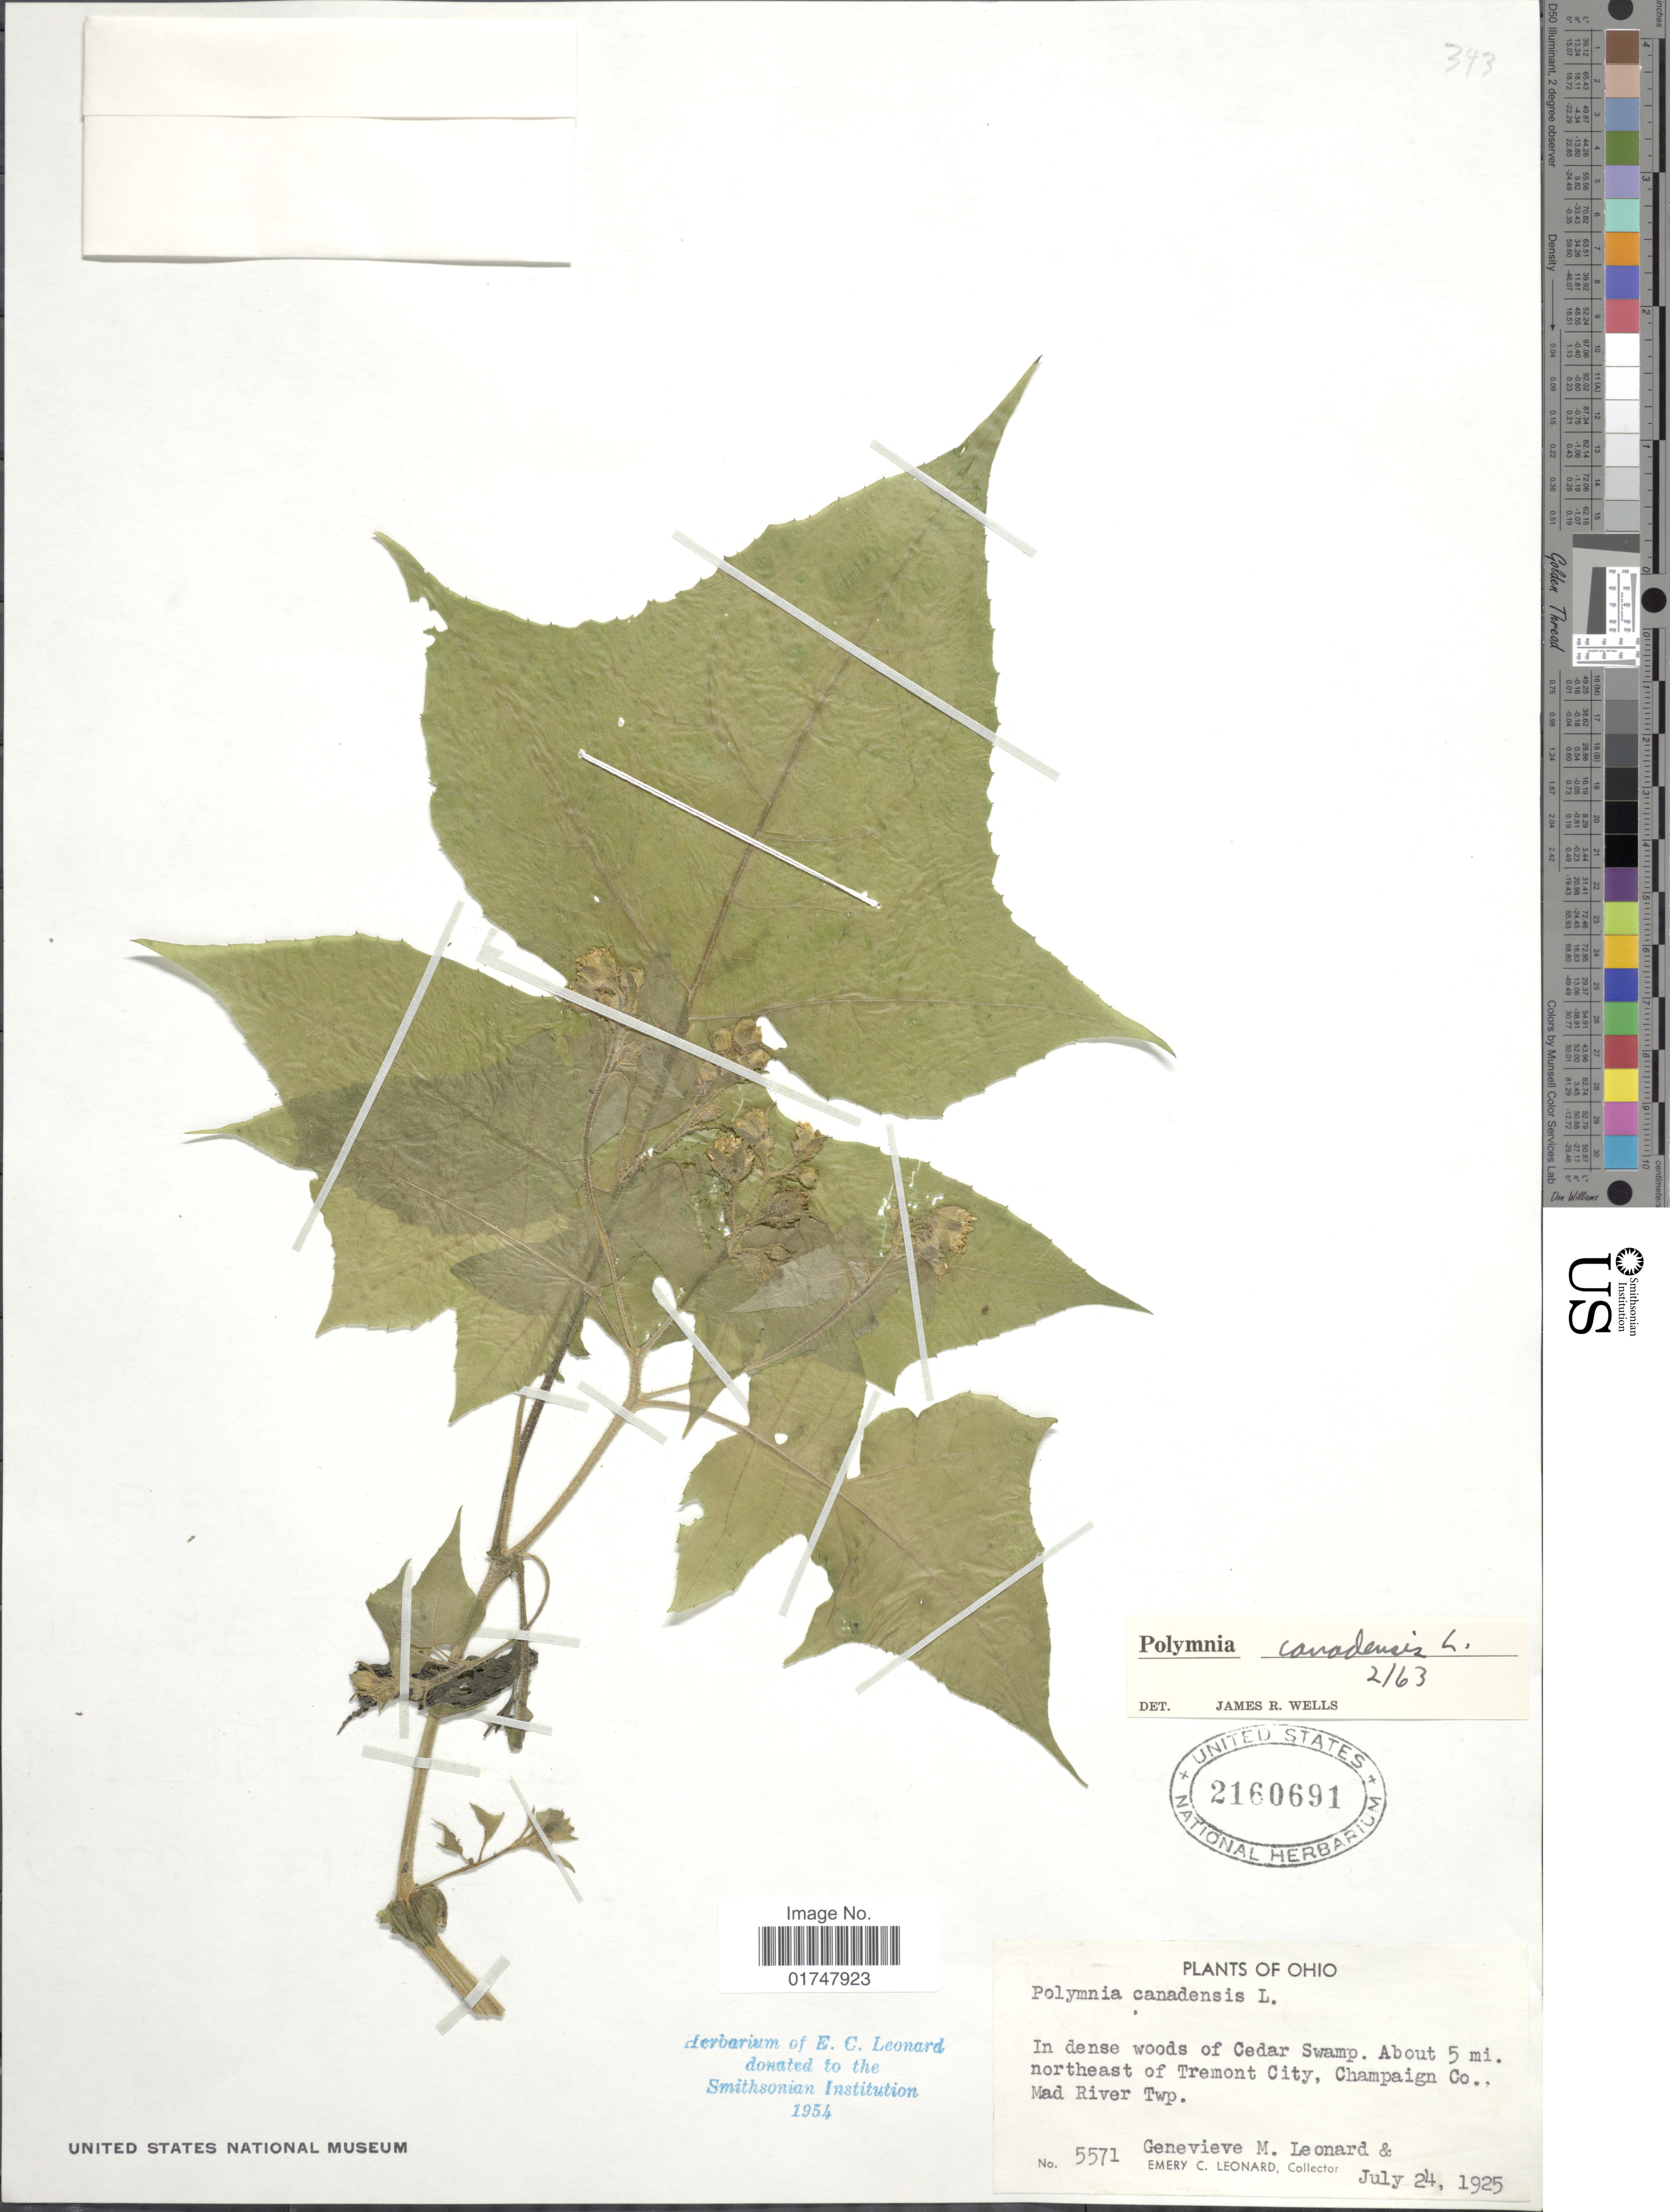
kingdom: Plantae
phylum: Tracheophyta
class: Magnoliopsida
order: Asterales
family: Asteraceae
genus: Polymnia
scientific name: Polymnia canadensis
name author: L.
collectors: G. M. Leonard & E. C. Leonard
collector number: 5571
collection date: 1925-07-24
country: United States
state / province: Ohio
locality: In dense woods of Cedar Swamp. About 5 mi. northeast of Tremont city, Champaign Co., Mad River Twp.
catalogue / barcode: US 2160691